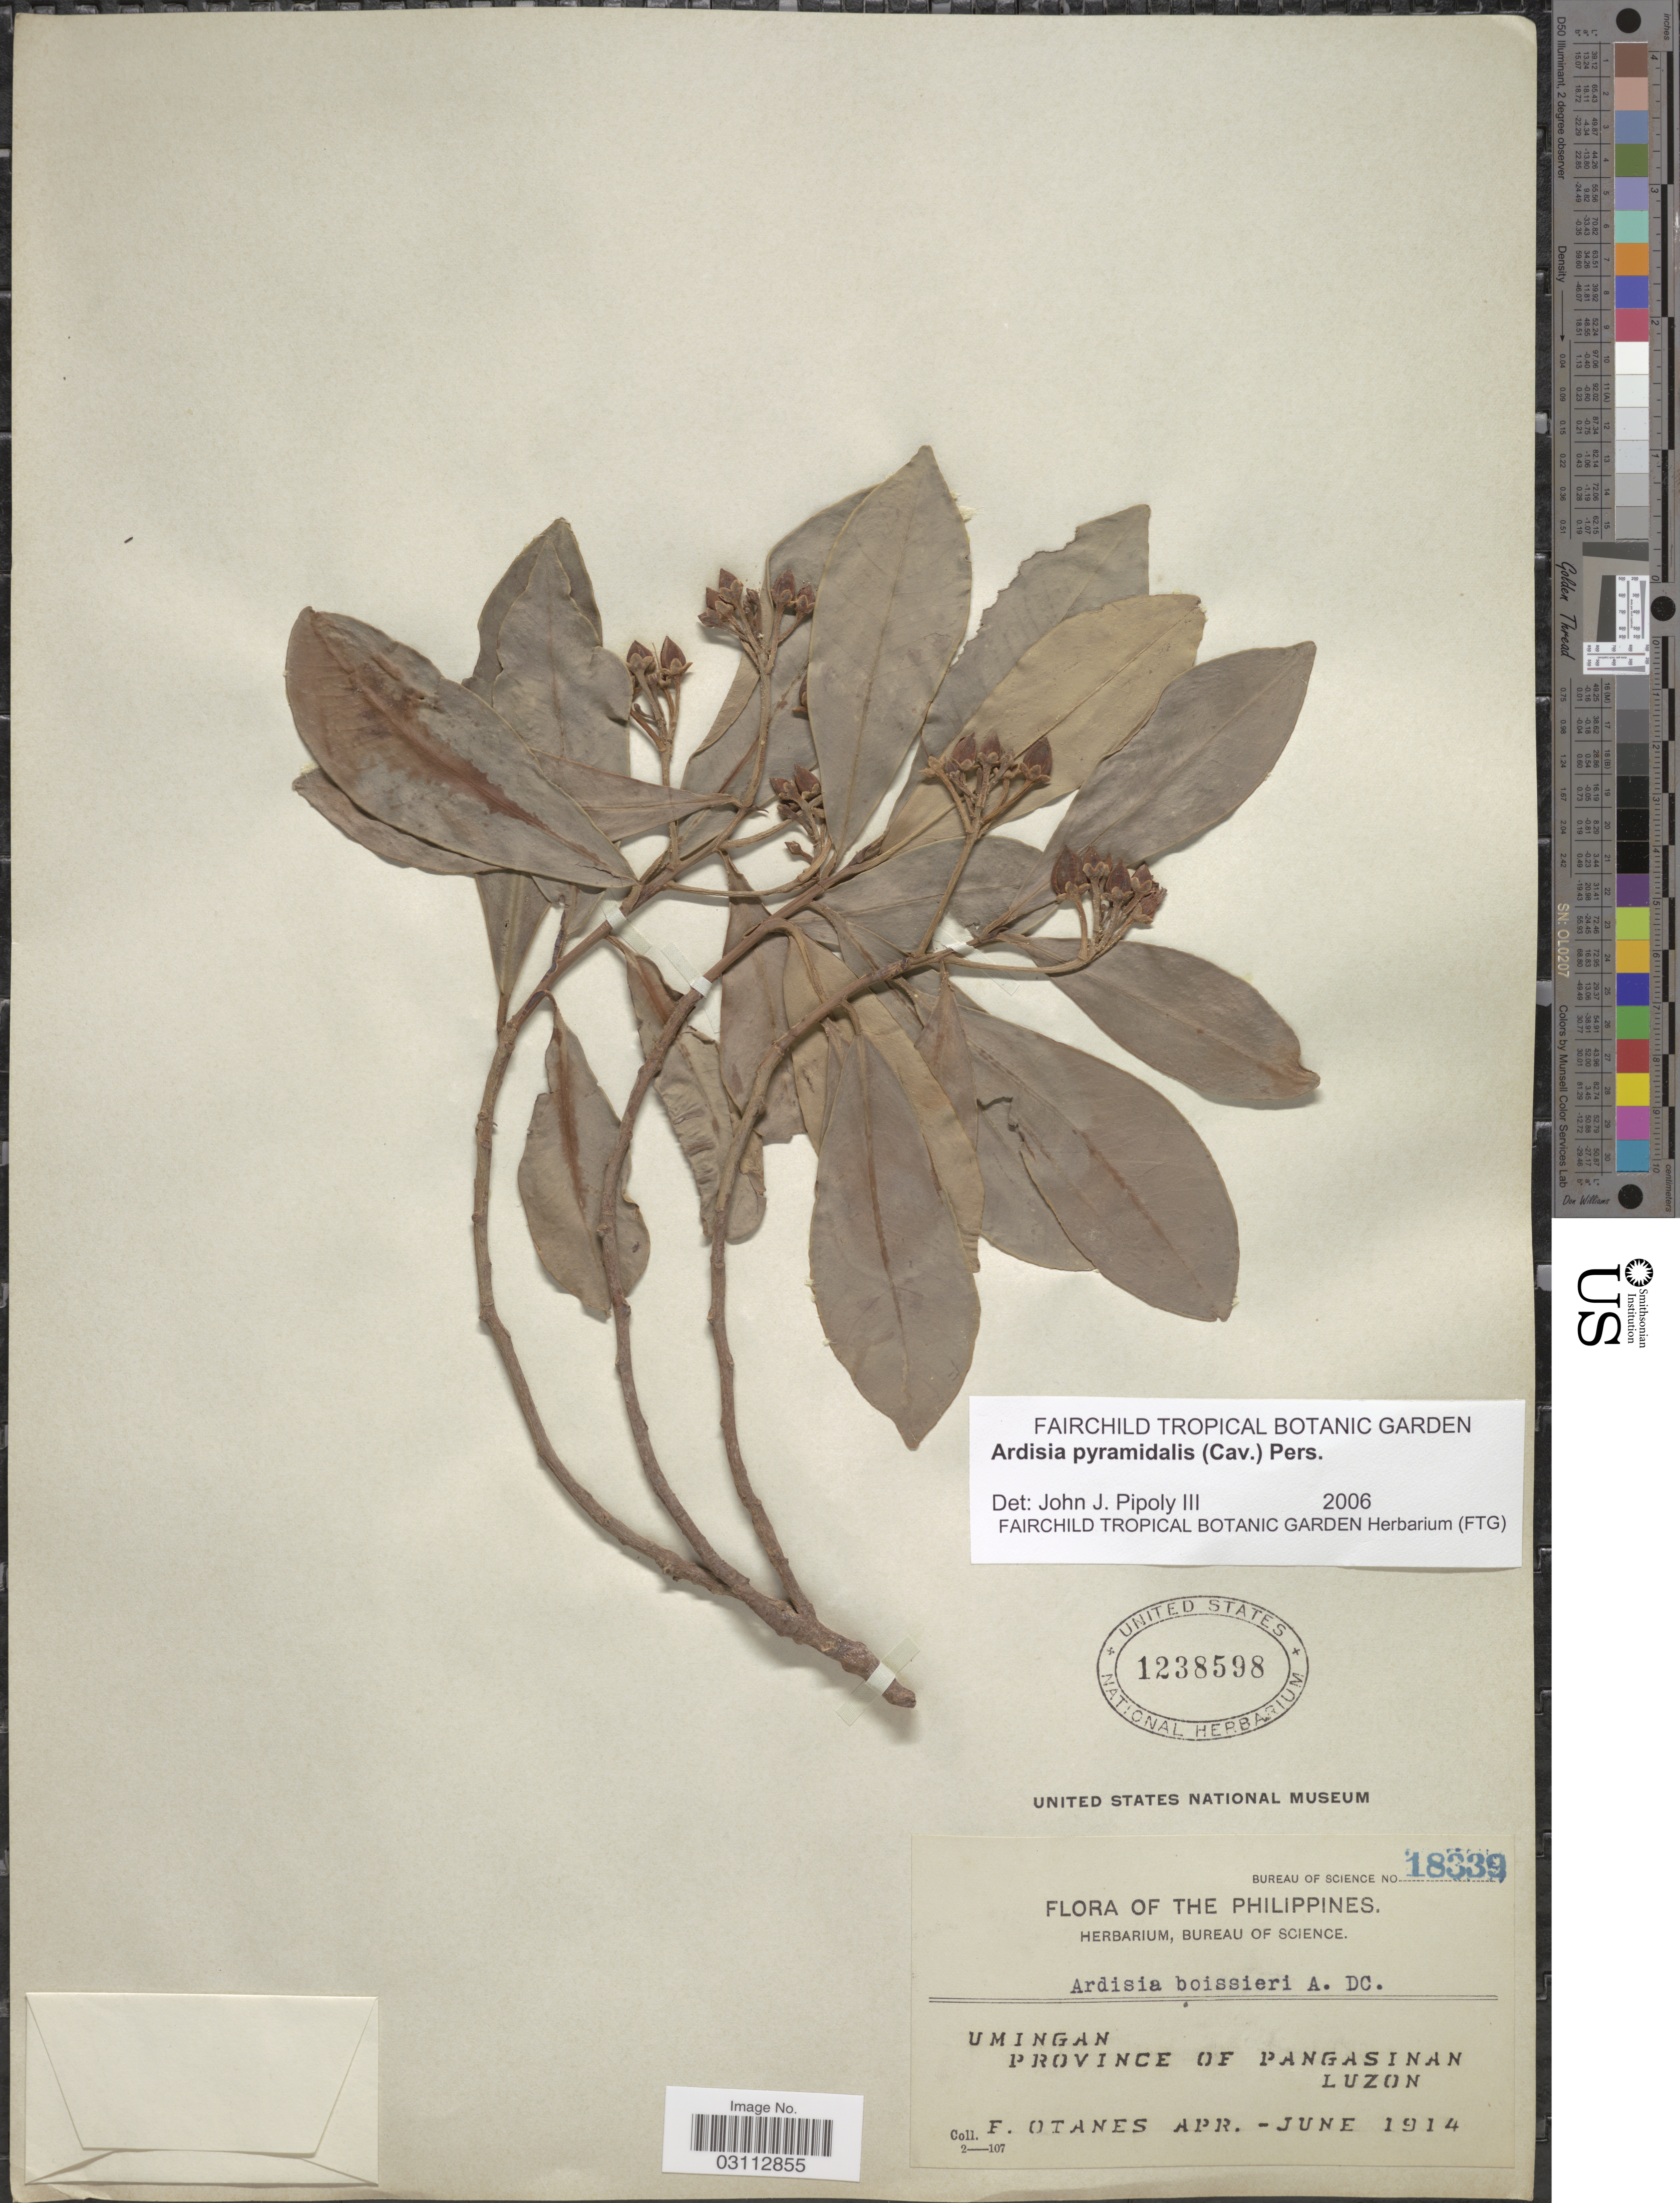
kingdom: Plantae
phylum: Tracheophyta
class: Magnoliopsida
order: Ericales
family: Primulaceae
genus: Ardisia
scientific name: Ardisia pyramidalis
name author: (Cav.) Pers.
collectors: F. Q. Otanes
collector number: Bureau of Science 18339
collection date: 1914-04/1914-06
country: Philippines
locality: Umingan. Province of Pangasinan. Luzon.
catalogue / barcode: US 1238598